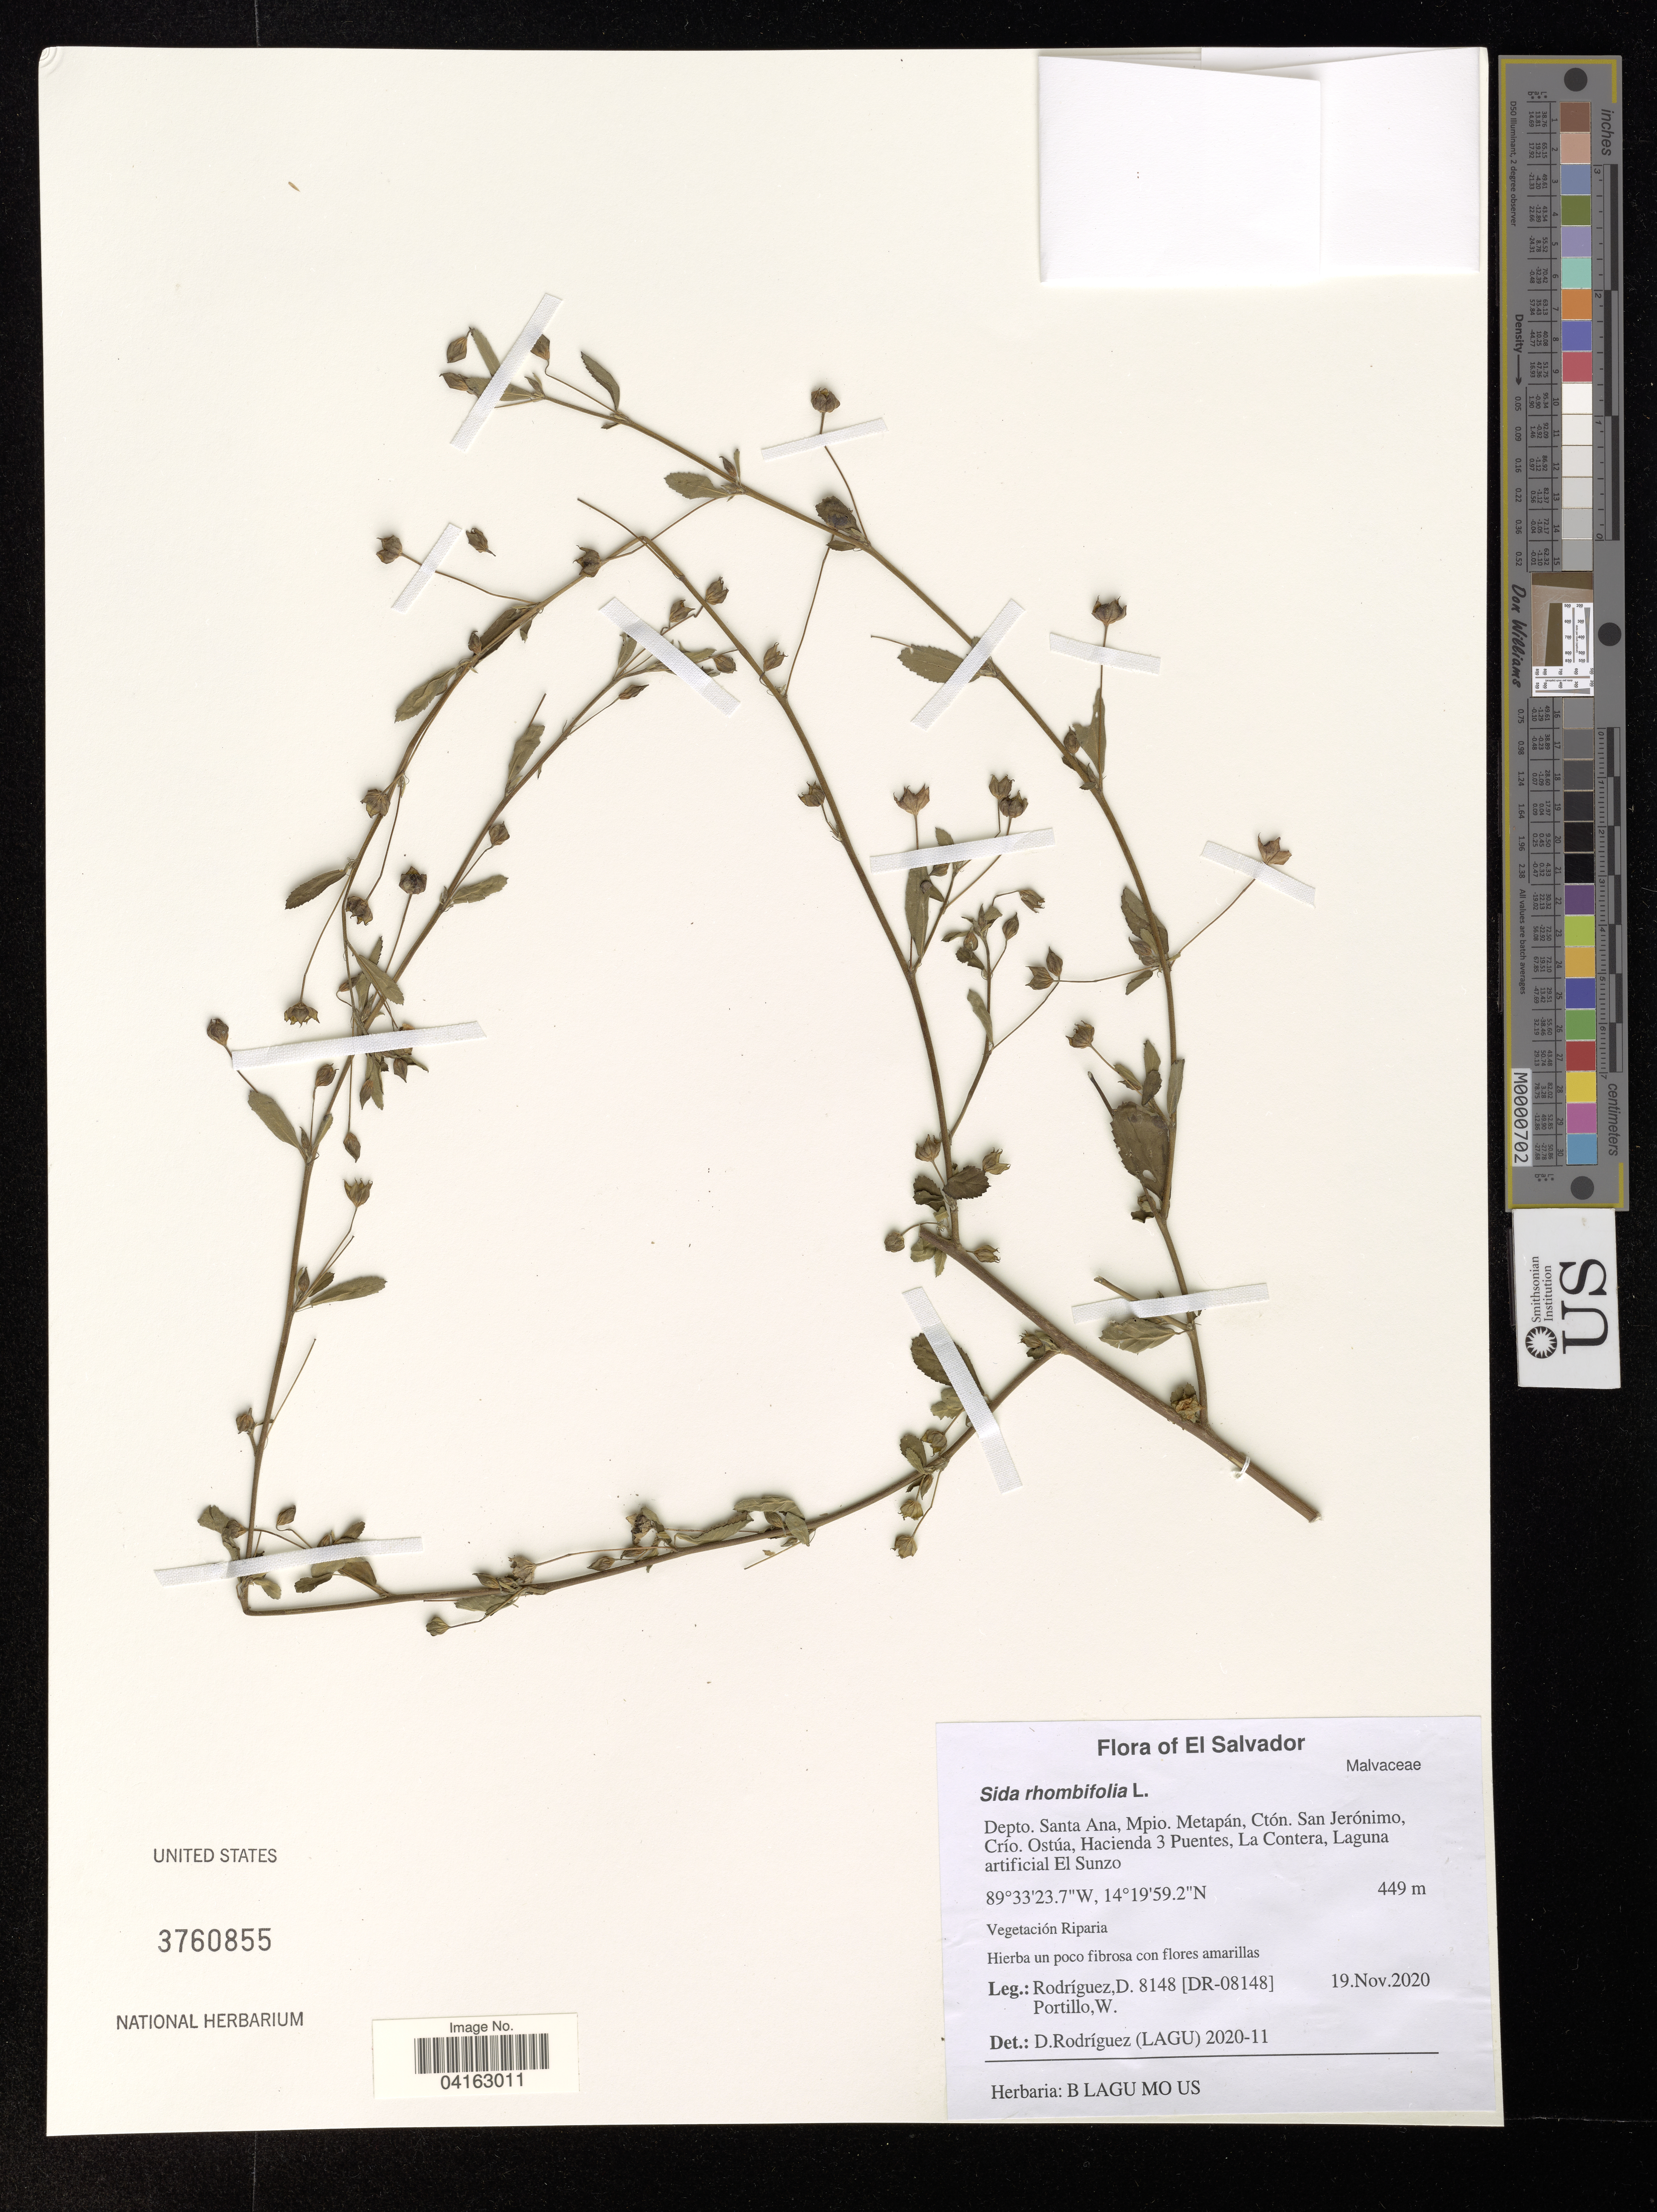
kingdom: Plantae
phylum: Tracheophyta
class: Magnoliopsida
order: Malvales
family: Malvaceae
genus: Sida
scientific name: Sida rhombifolia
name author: L.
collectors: D. Rodriguez & W. Portillo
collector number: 8148 / [DR-08148]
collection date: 2020-11-19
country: El Salvador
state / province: Santa Ana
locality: Depto. Santa Ana, Mpio. Metapán, Ctón. San Jerónimo, Crío. Ostúa, Hacienda 3 Puentes, La Contera, Laguna artificial El Sunzo.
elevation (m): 449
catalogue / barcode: US 3760855